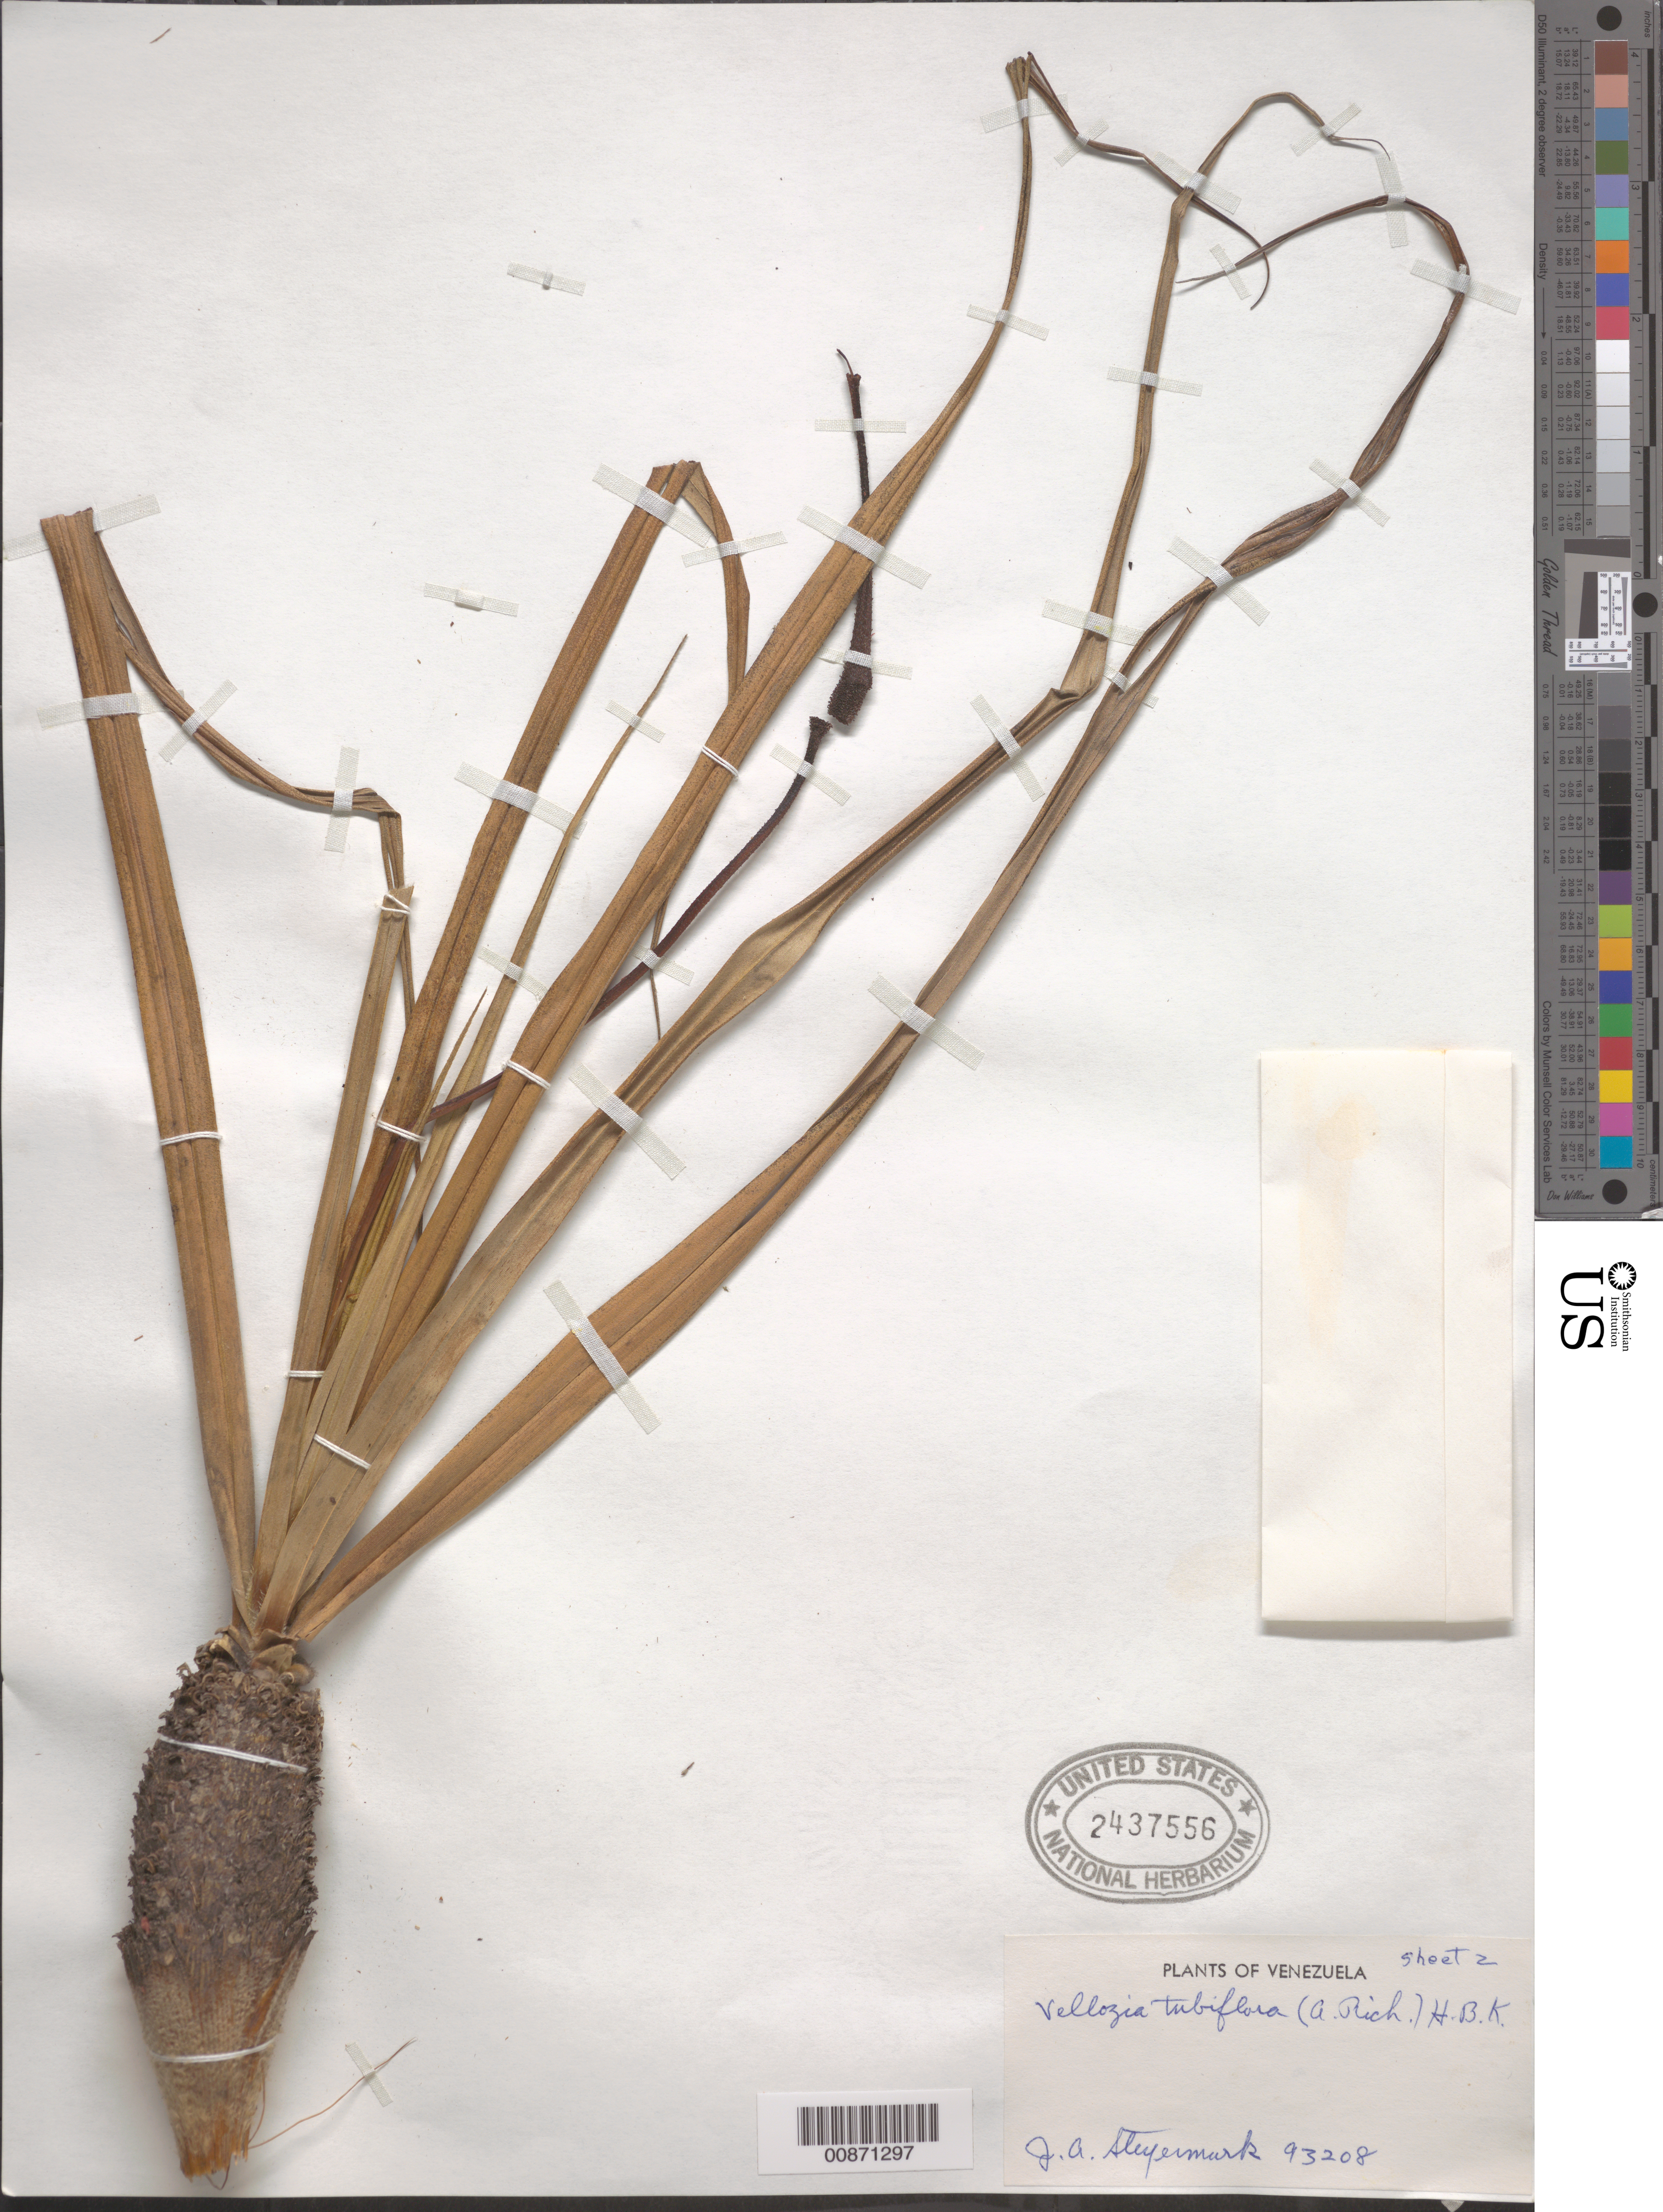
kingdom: Plantae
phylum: Tracheophyta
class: Liliopsida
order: Pandanales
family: Velloziaceae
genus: Vellozia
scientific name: Vellozia tubiflora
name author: (A. Rich.) Kunth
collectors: J. Steyermark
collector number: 93208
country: Venezuela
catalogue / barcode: US 2437556